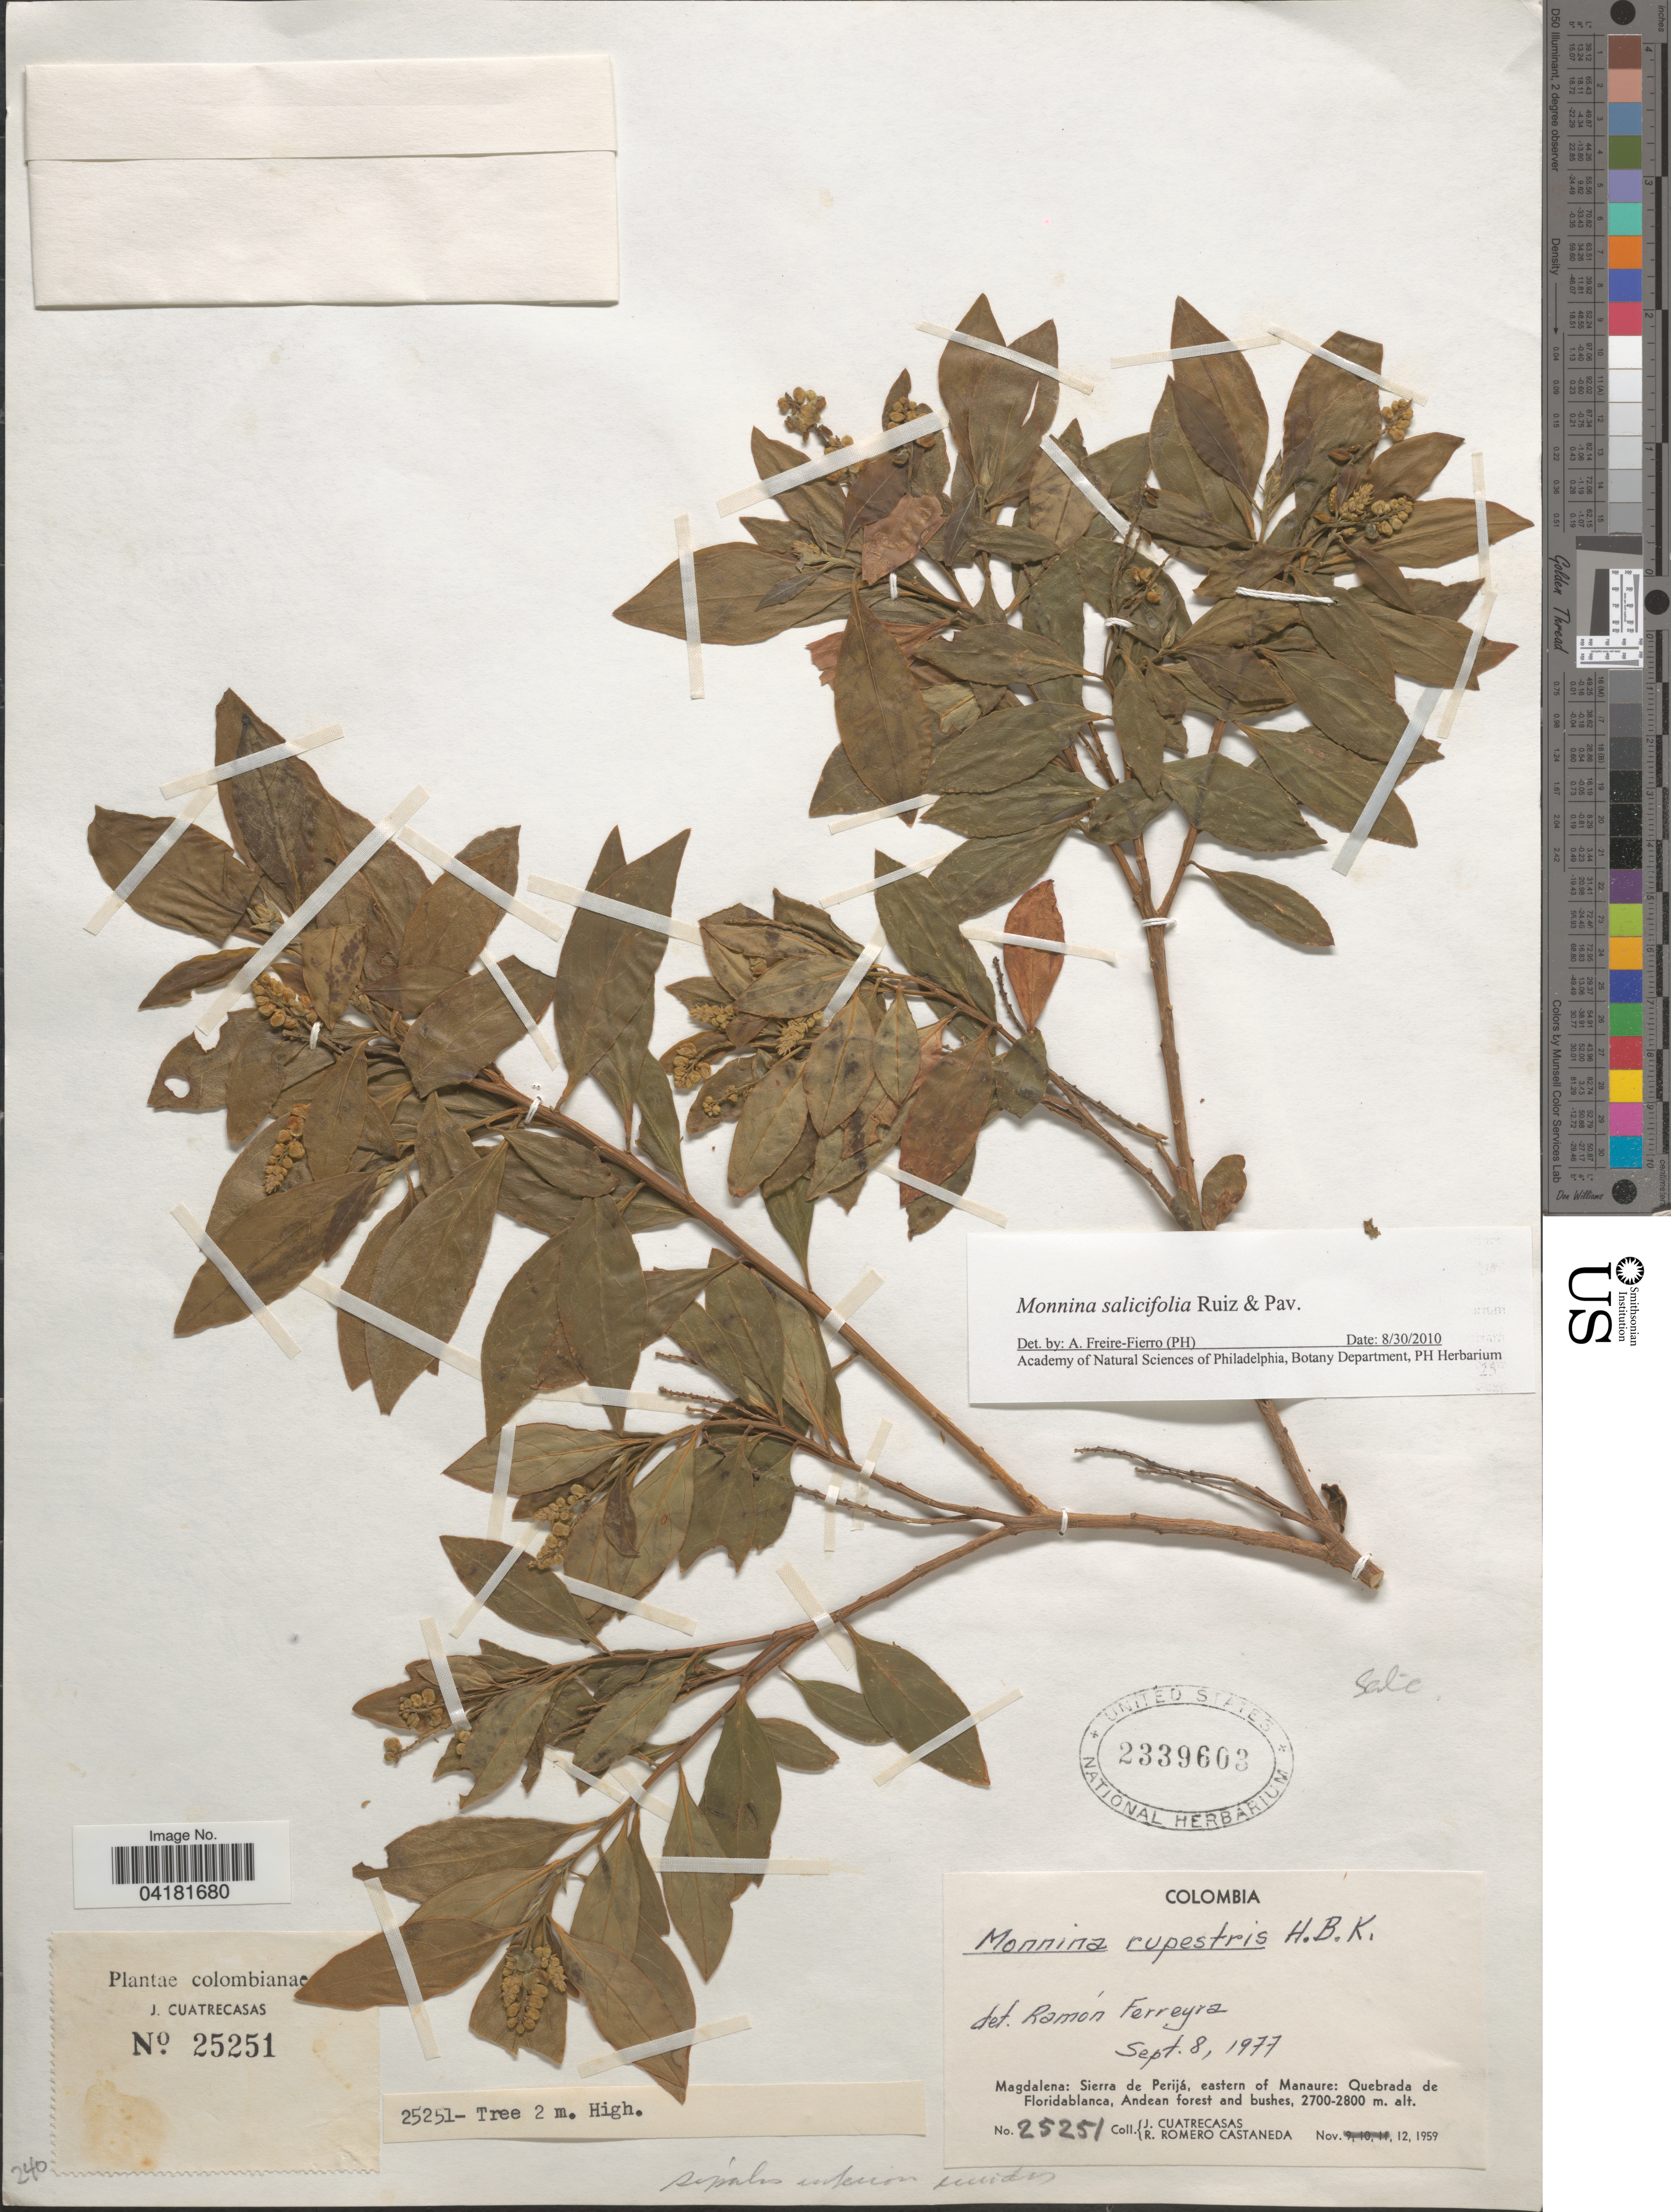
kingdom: Plantae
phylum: Tracheophyta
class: Magnoliopsida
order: Fabales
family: Polygalaceae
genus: Monnina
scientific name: Monnina salicifolia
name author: Ruiz & Pav.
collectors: J. Cuatrecasas & R. Romero Castañeda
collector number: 25251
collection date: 1959-11-12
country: Colombia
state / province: Magdalena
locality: Sierra de Perijá, eastern of Manaure: Quebrada de Floridablanca, Andean forest and bushes.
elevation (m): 2700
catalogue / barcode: US 2339603